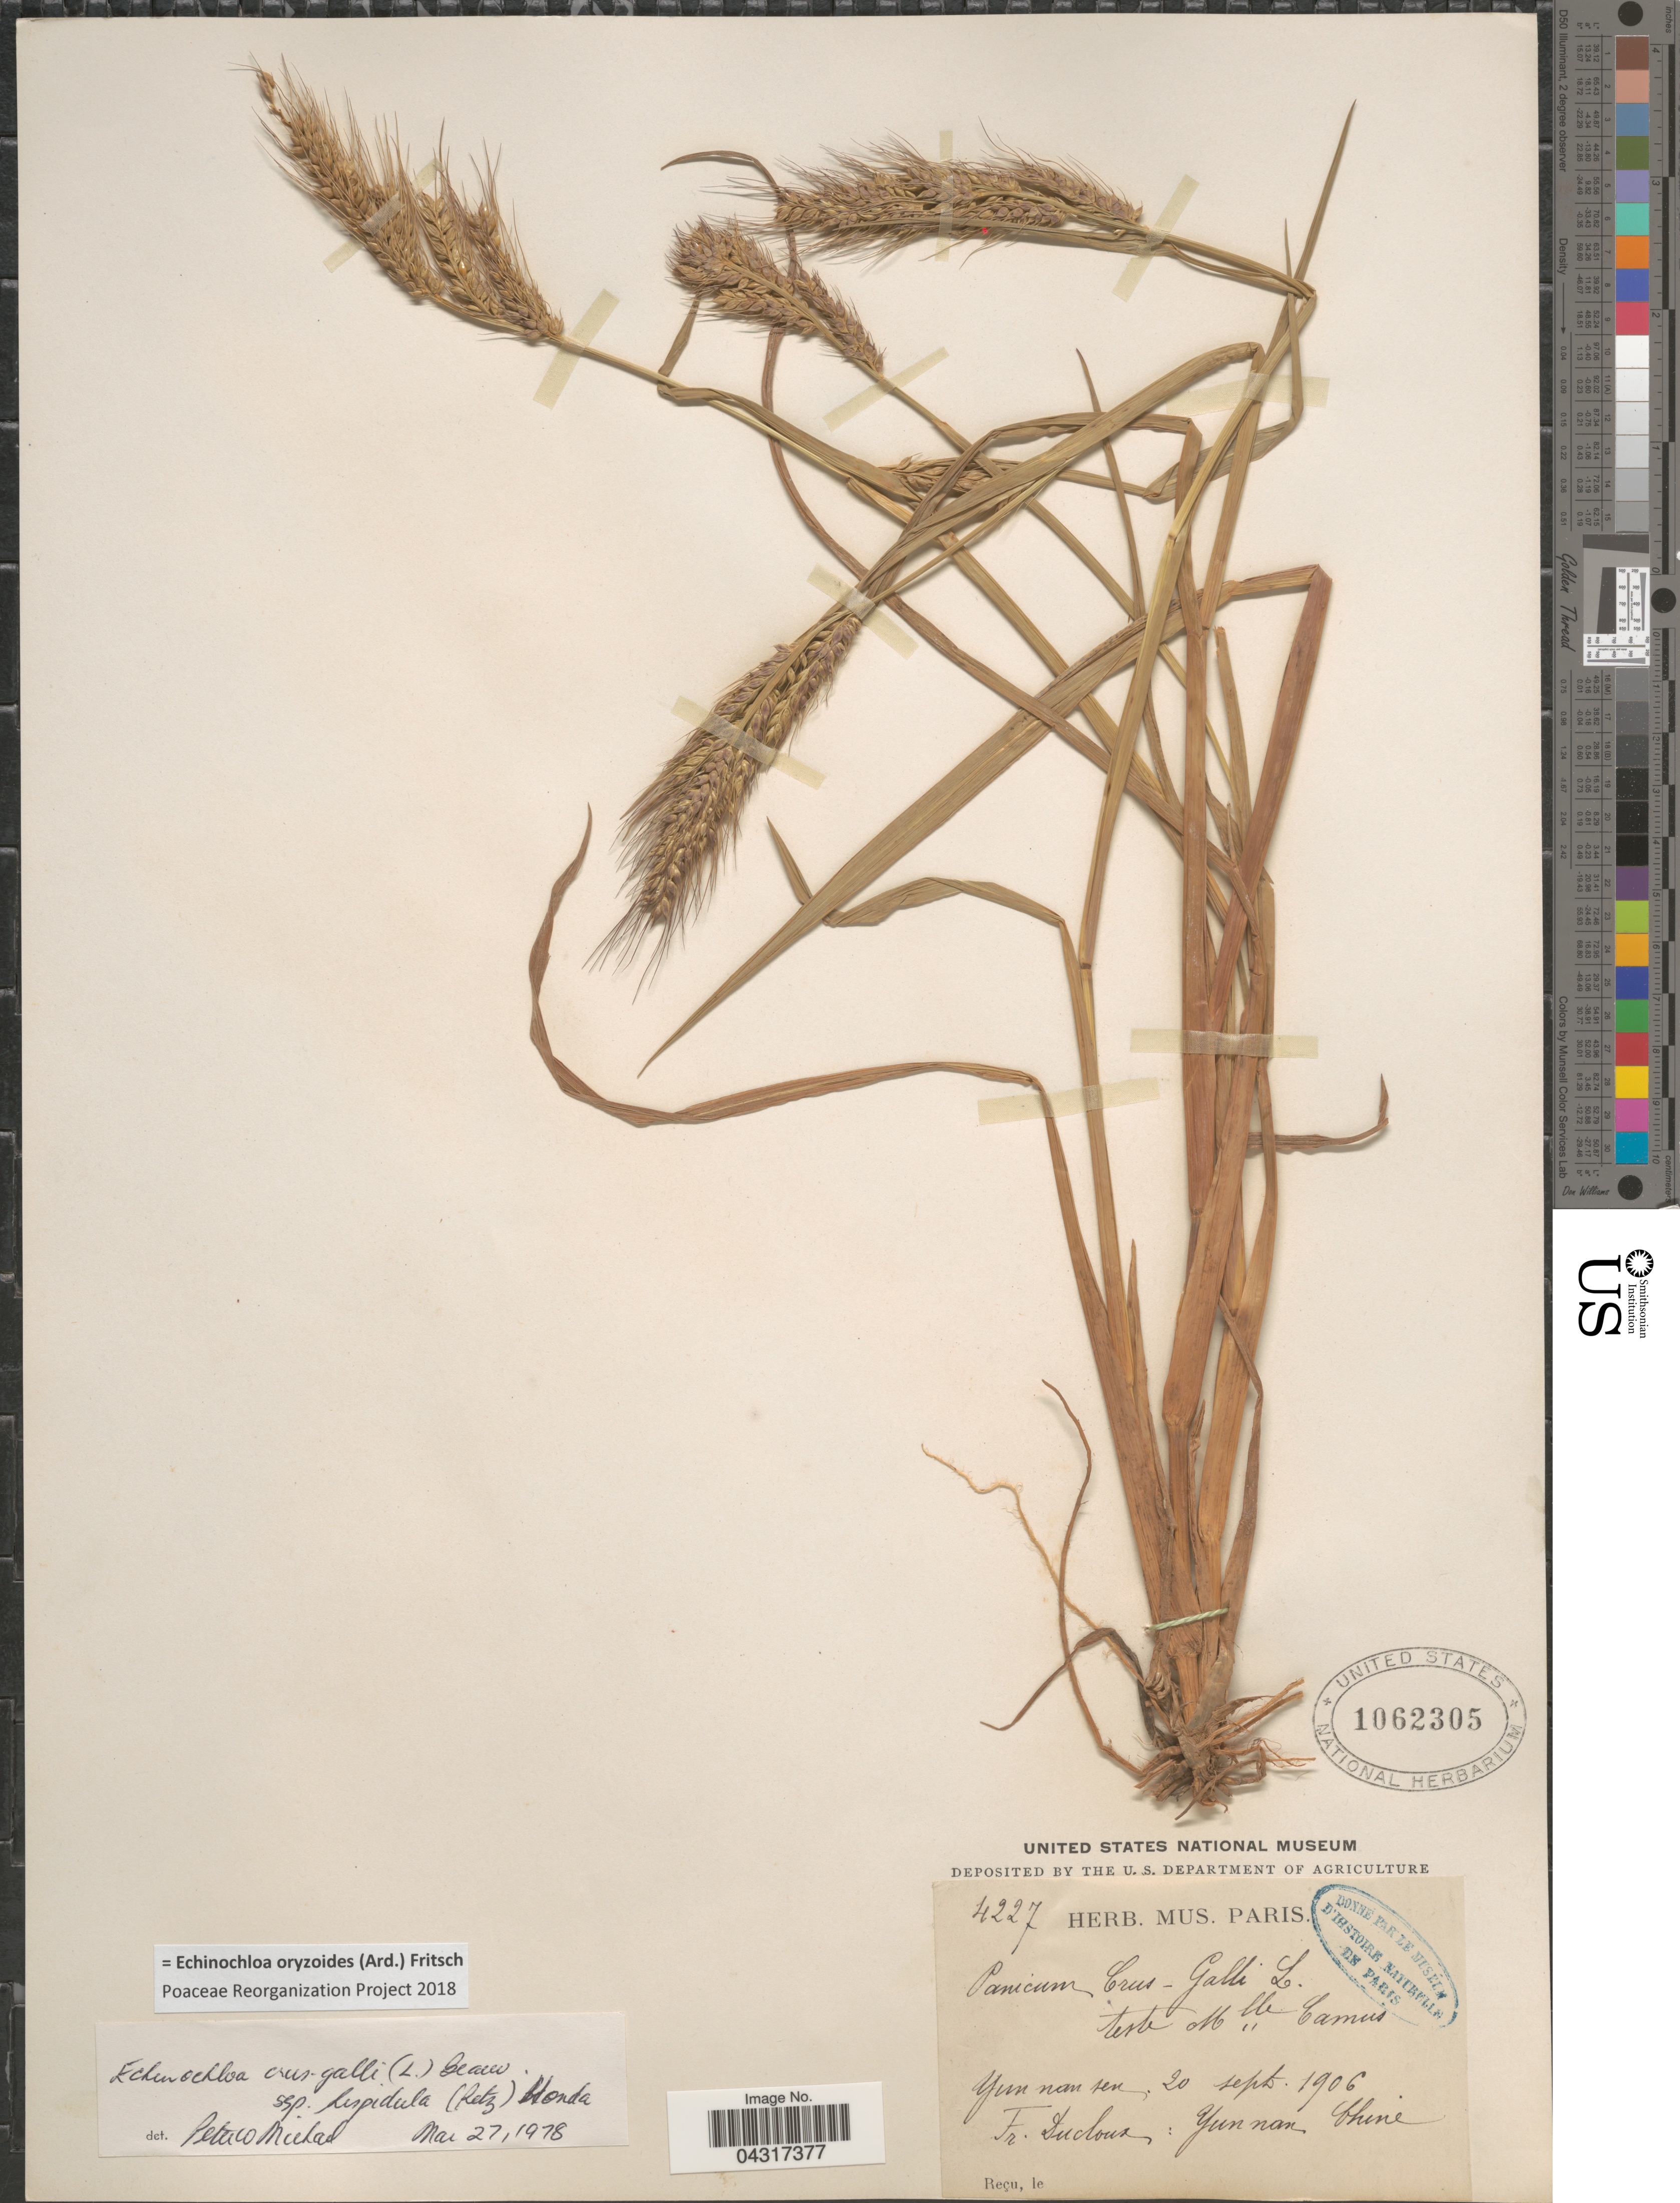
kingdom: Plantae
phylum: Tracheophyta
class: Liliopsida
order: Poales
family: Poaceae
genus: Echinochloa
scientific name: Echinochloa oryzoides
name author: (Ard.) Fritsch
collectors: F. Ducloux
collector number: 4227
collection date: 1906-09-20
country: China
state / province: Yunnan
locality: Yun nan sen.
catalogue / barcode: US 1062305